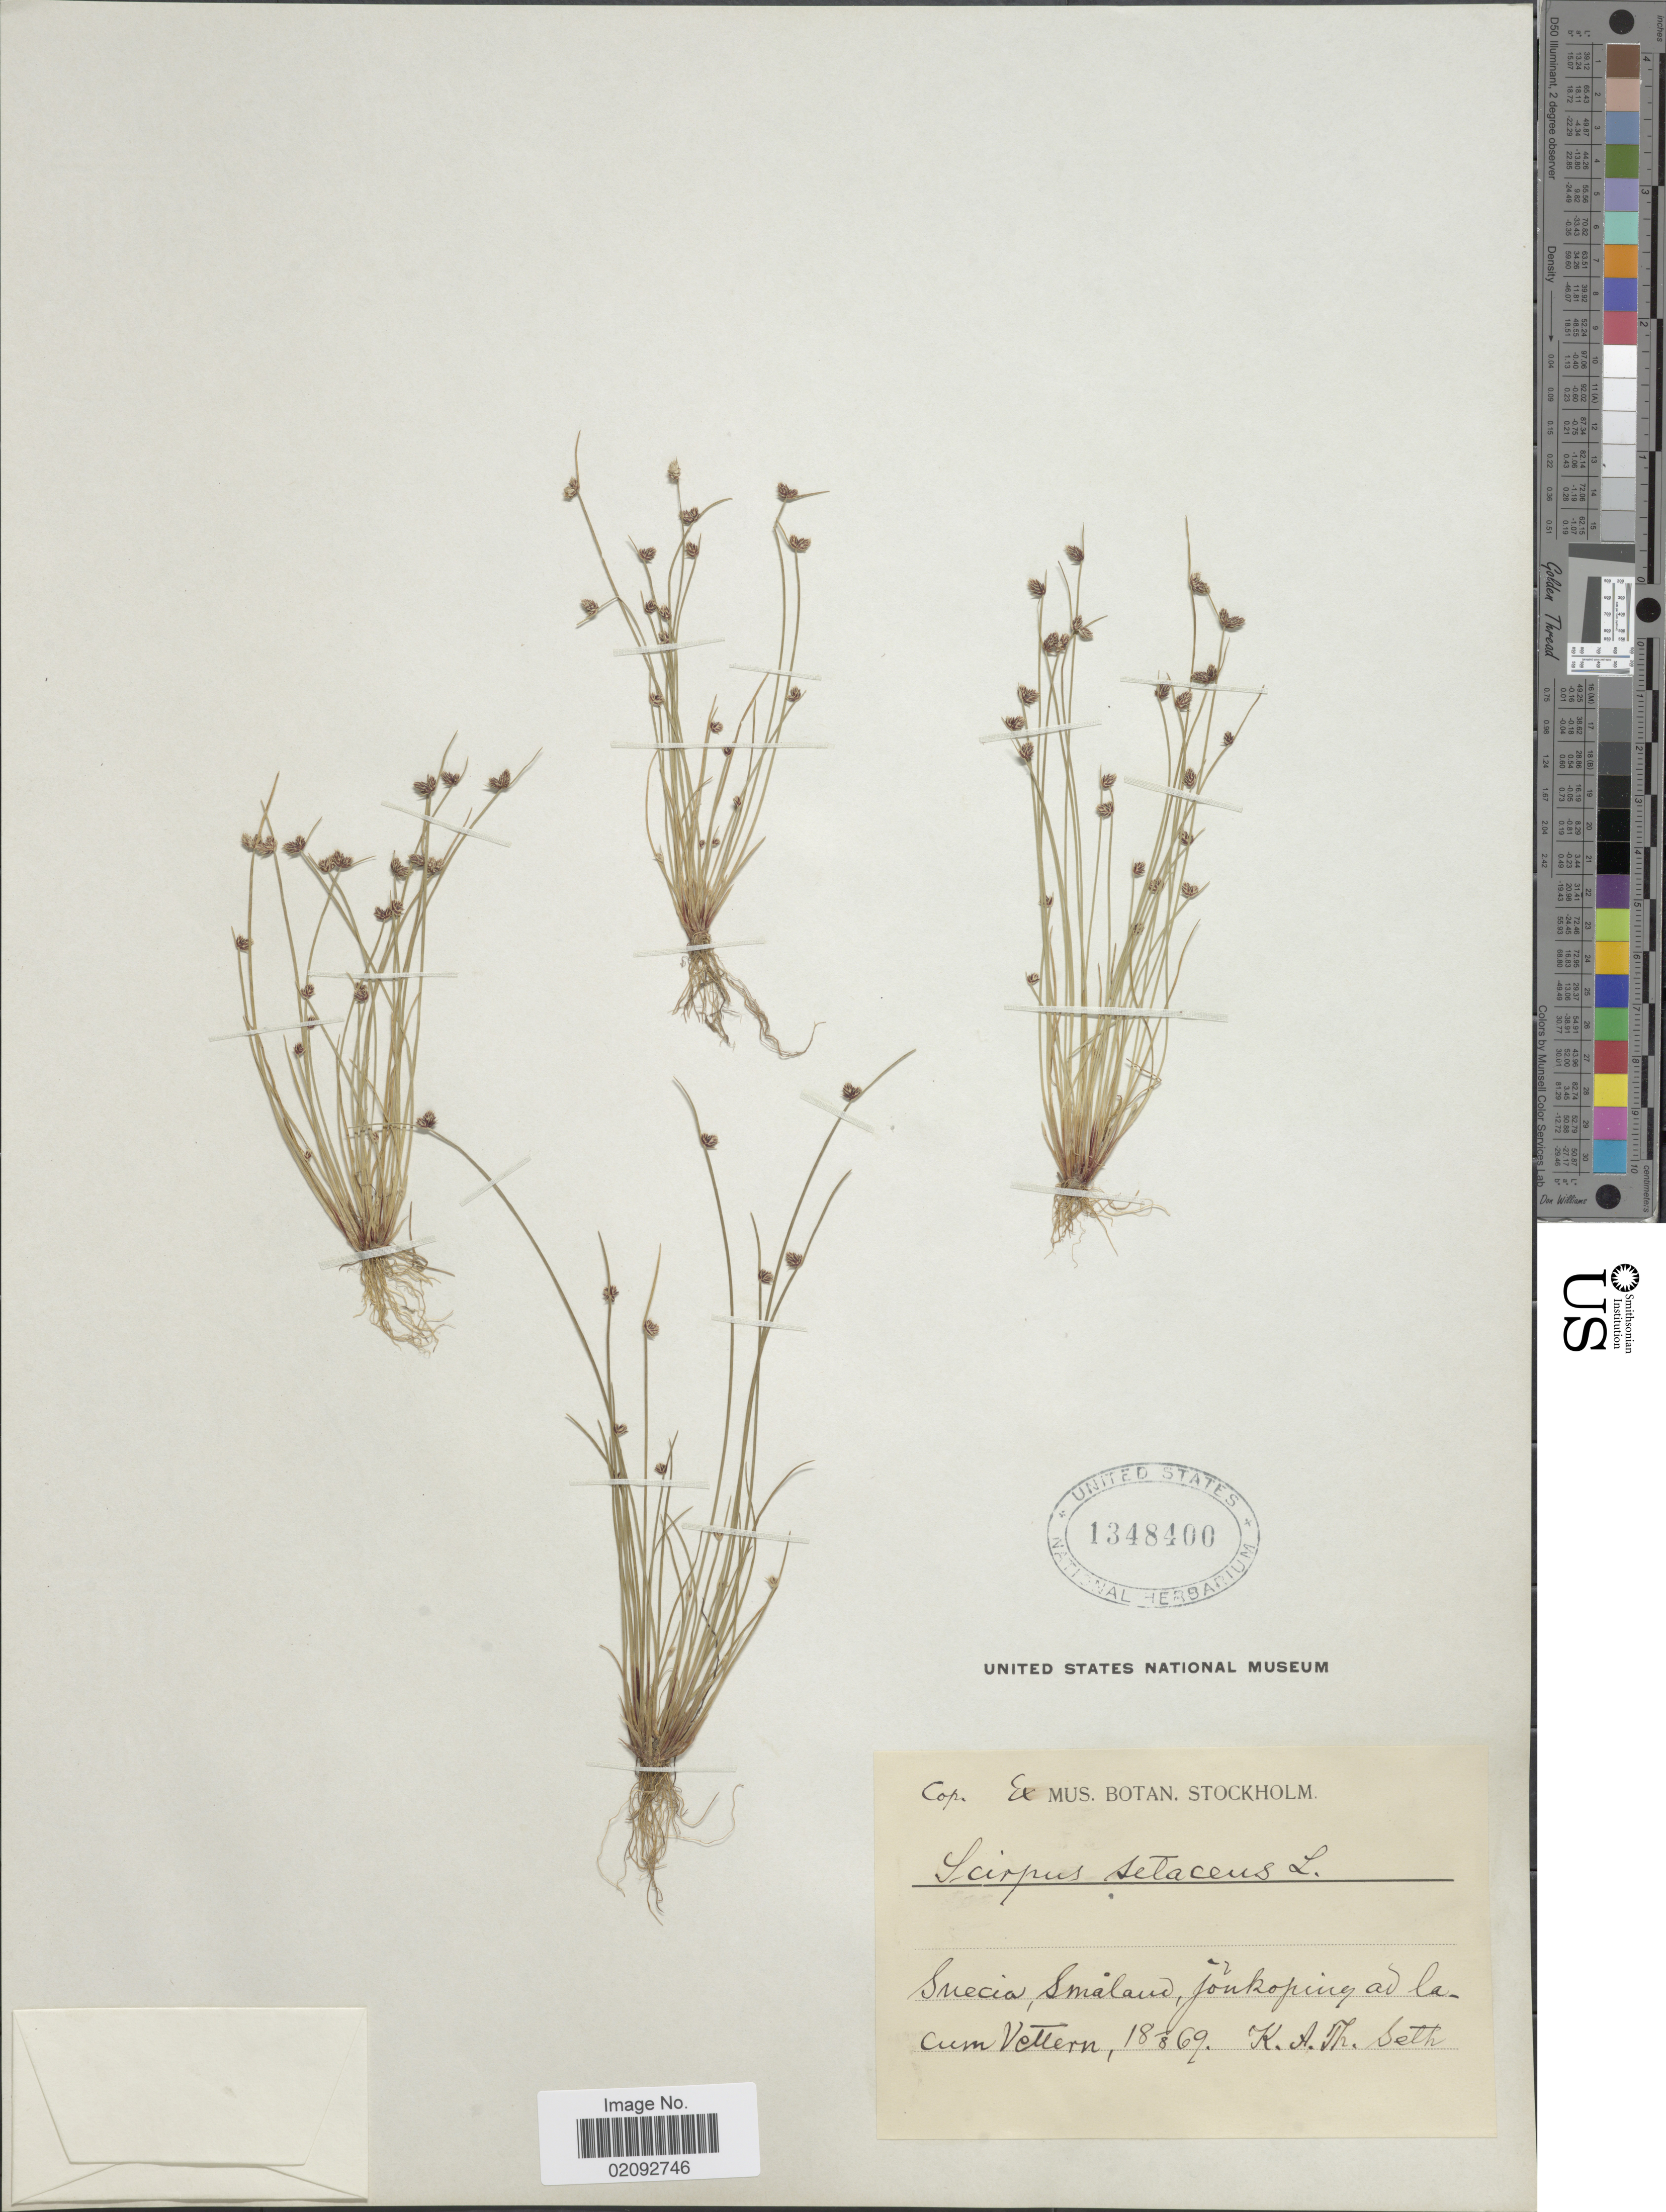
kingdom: Plantae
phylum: Tracheophyta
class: Liliopsida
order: Poales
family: Cyperaceae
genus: Isolepis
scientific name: Isolepis setacea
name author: (L.) R. Br.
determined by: Strong, Mark T., (BOT), Smithsonian Institution - National Museum of Natural History (UNITED STATES)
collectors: K. A. Seth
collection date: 1869-08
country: Sweden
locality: Smaland, Jönköping ad lacum Vattern.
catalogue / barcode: US 1348400